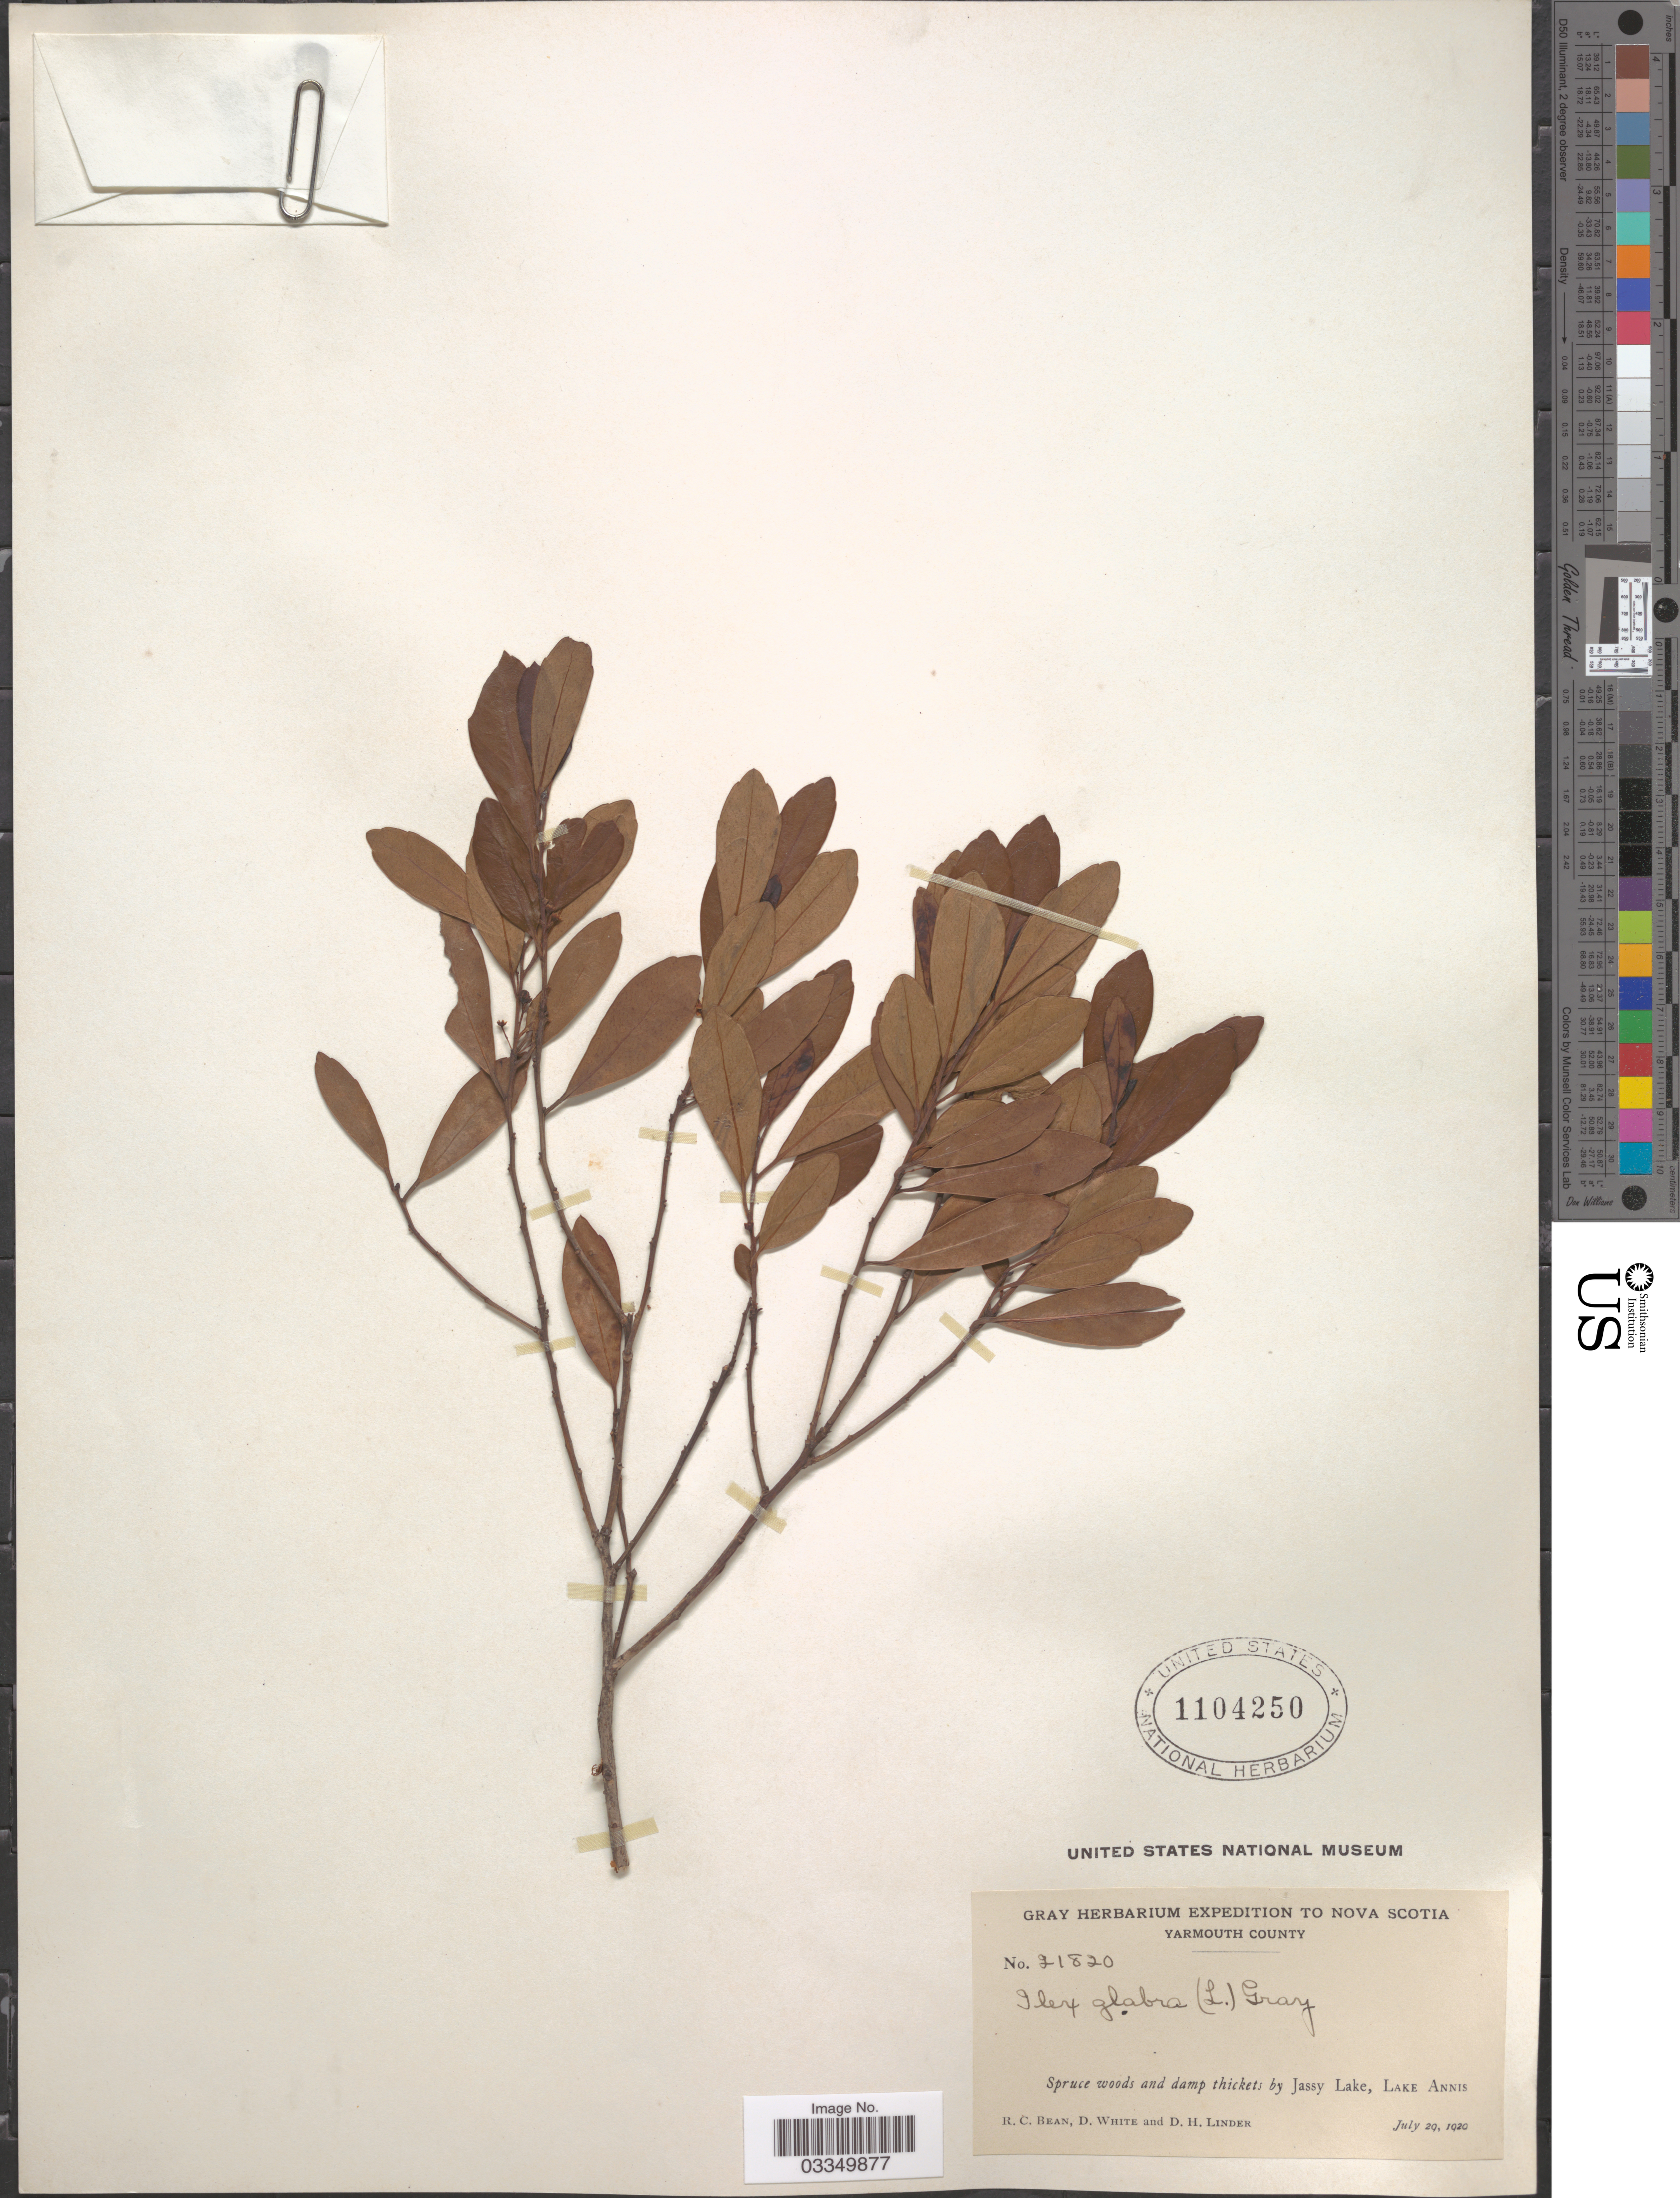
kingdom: Plantae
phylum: Tracheophyta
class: Magnoliopsida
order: Aquifoliales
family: Aquifoliaceae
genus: Ilex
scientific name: Ilex glabra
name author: (L.) A. Gray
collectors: R. Bean, D. White & D. Linder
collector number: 21820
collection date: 1929-07-29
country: Canada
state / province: Nova Scotia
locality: Yarmouth County. Spruce and damp thickets by Jassy Lake, Lake Annis.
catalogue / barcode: US 1104250